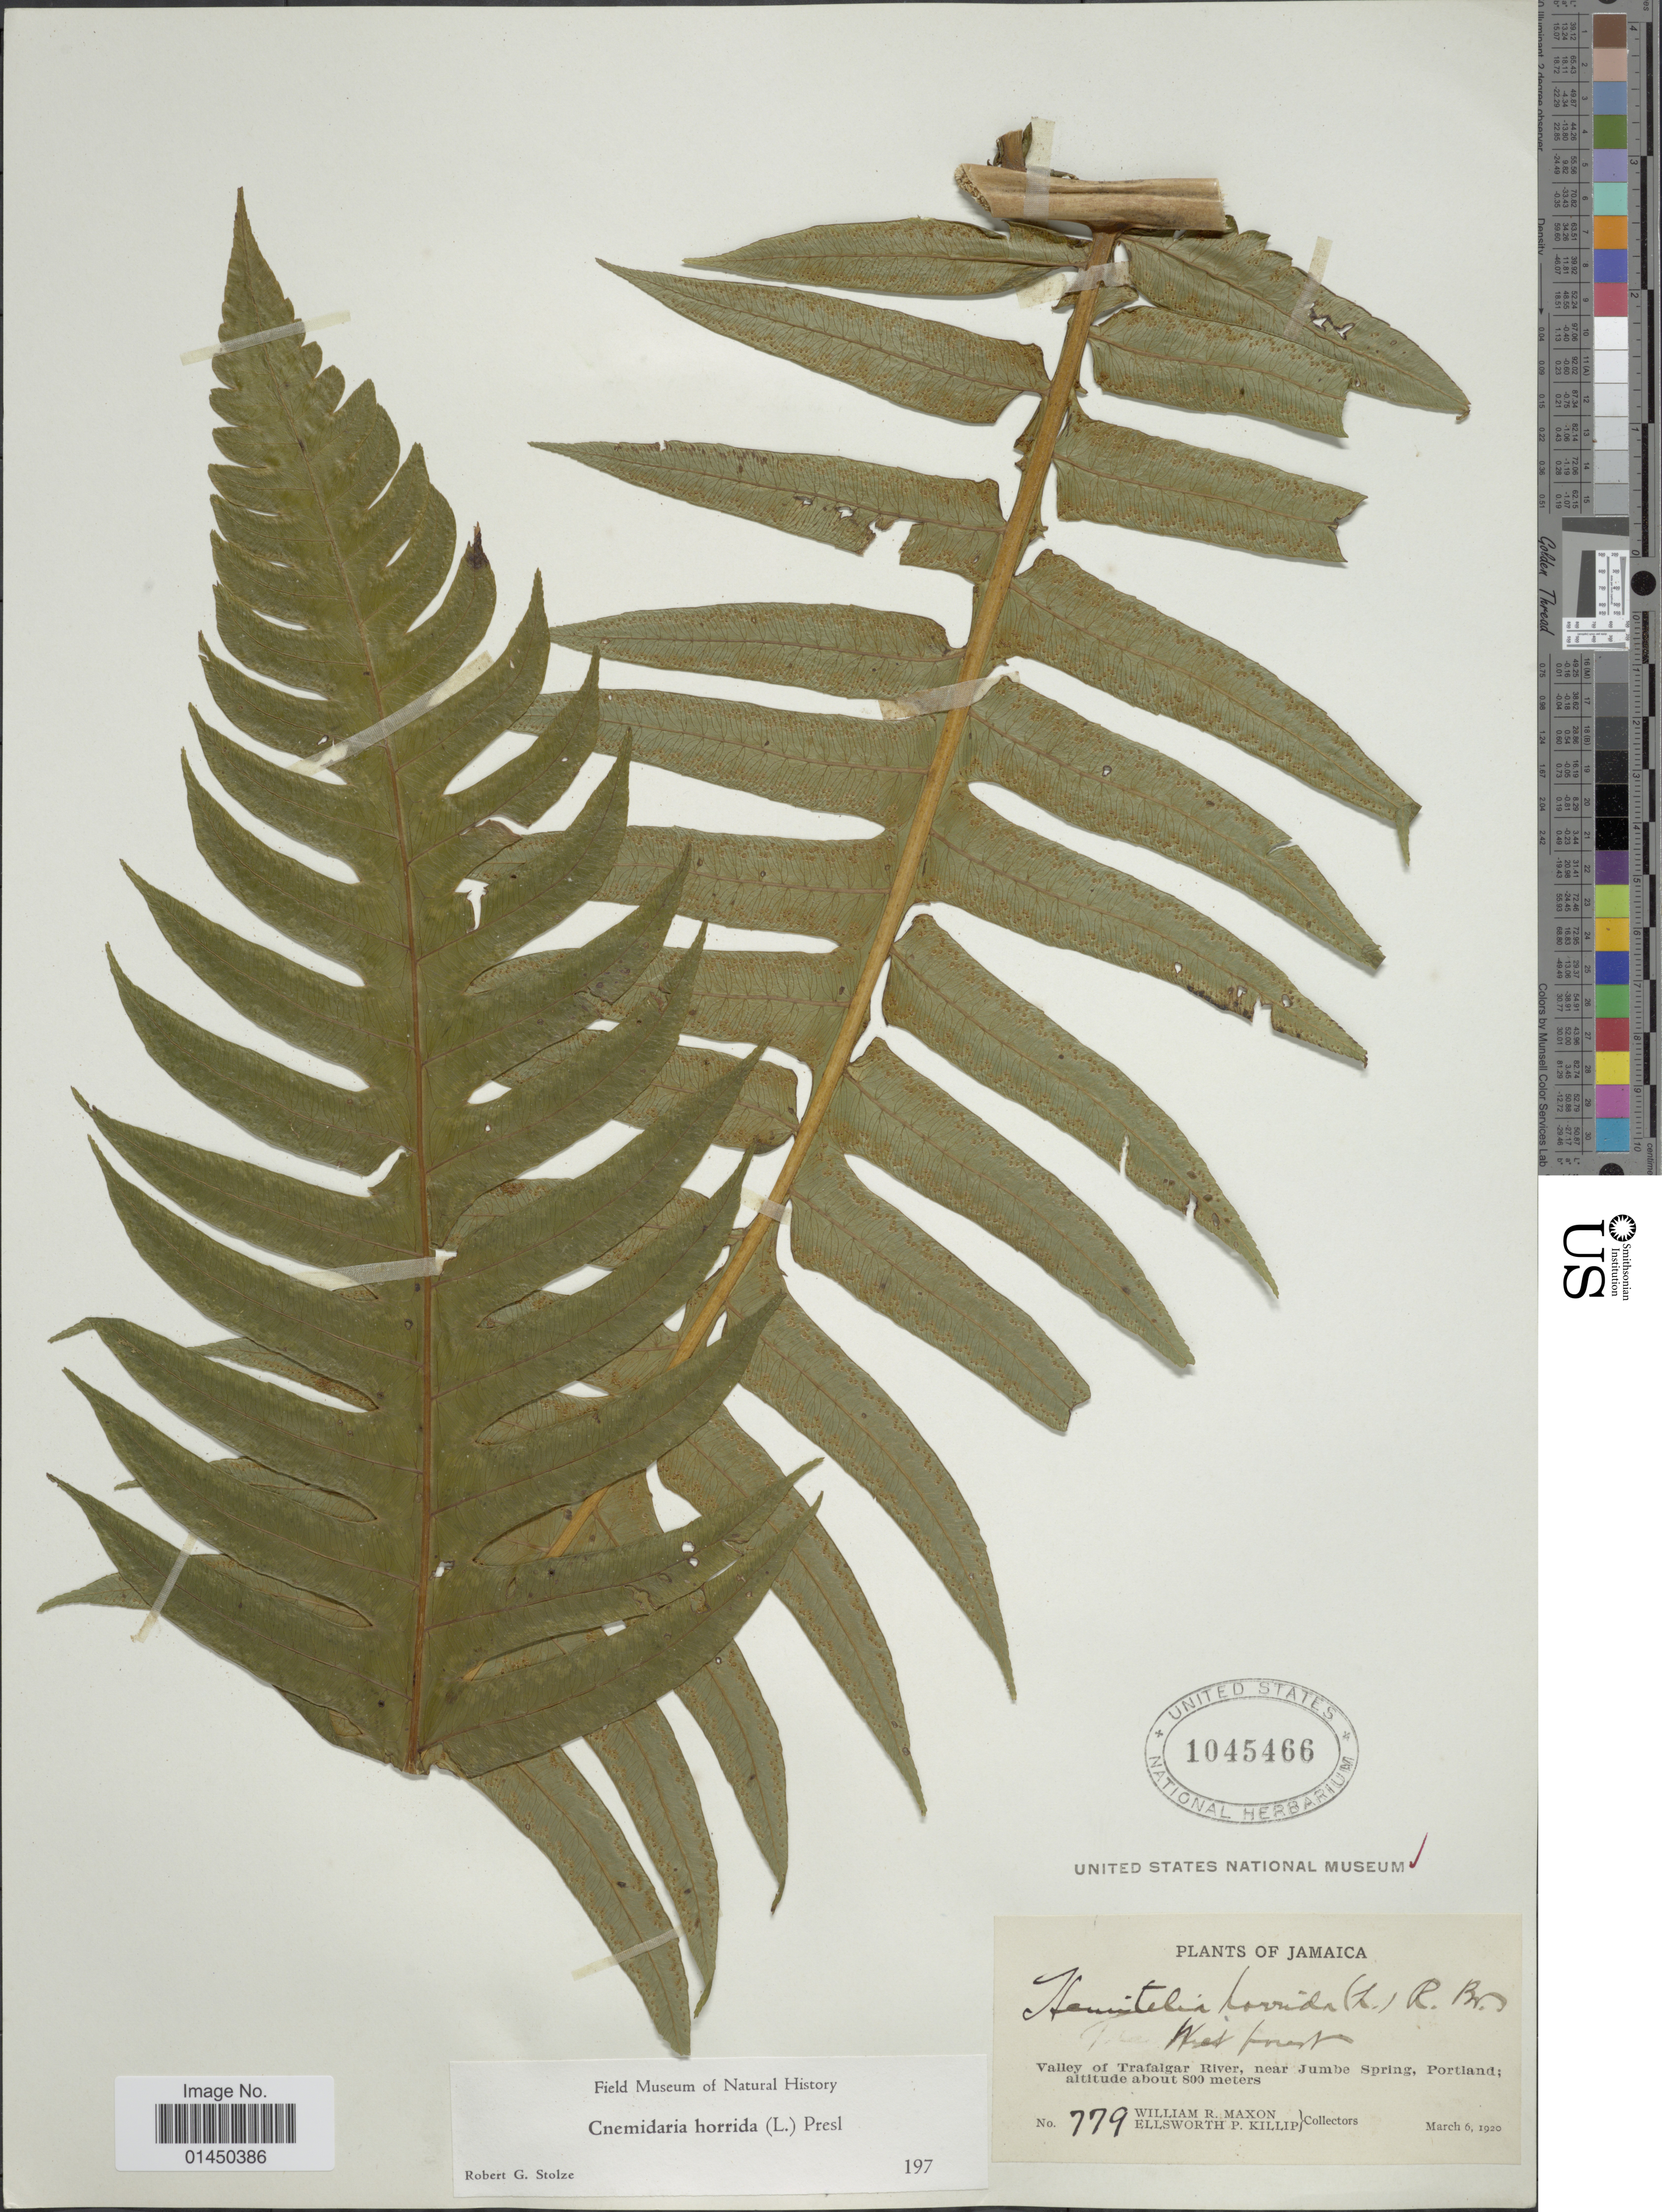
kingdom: Plantae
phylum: Tracheophyta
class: Polypodiopsida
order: Cyatheales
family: Cyatheaceae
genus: Cyathea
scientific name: Cyathea horrida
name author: (L.) Sm.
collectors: W. R. Maxon & E. P. Killip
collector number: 779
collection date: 1920-03-06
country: Jamaica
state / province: Portland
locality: Wet forest, Valley of Trafalgar River, near Jumbe Spring.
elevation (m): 800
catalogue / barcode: US 1045466